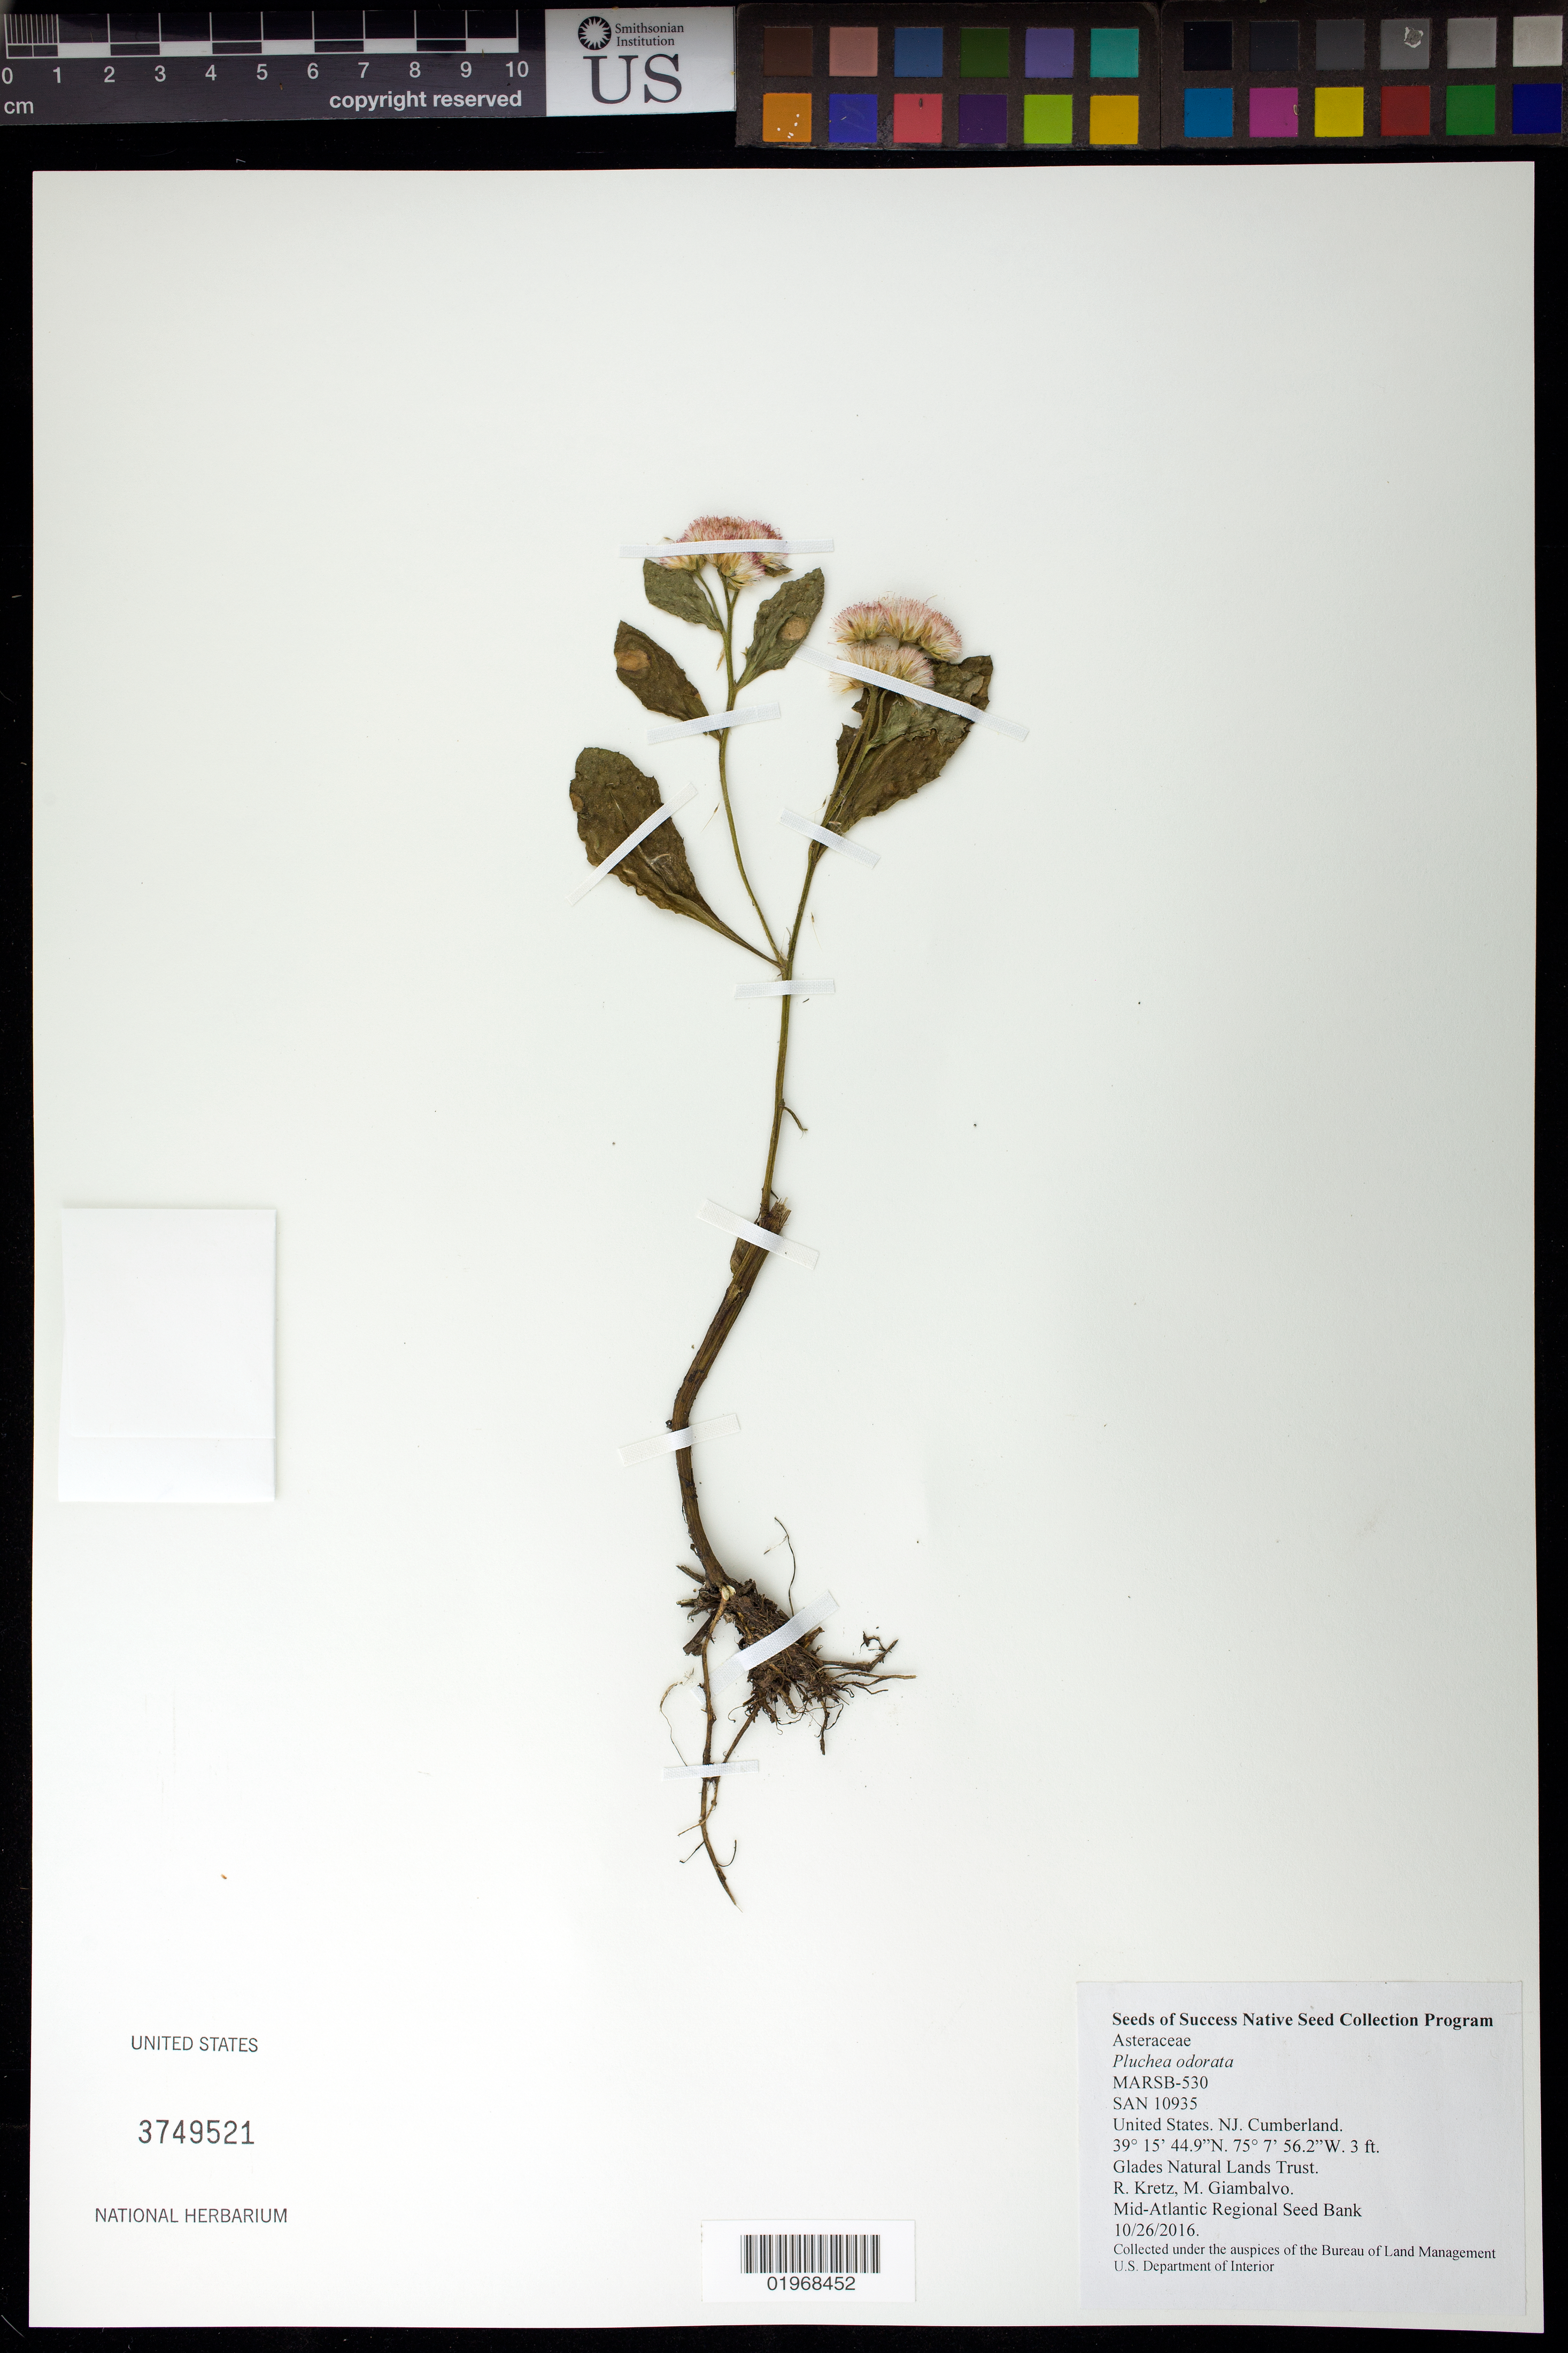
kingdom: Plantae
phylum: Tracheophyta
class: Magnoliopsida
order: Asterales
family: Asteraceae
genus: Pluchea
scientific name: Pluchea odorata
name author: (L.) Cass.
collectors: R. Kretz & M. Giambalvo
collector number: MARCB-530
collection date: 2016-10-26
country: United States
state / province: New Jersey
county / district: Cumberland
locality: Glades Natural Lands Trust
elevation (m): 1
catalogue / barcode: US 3749521